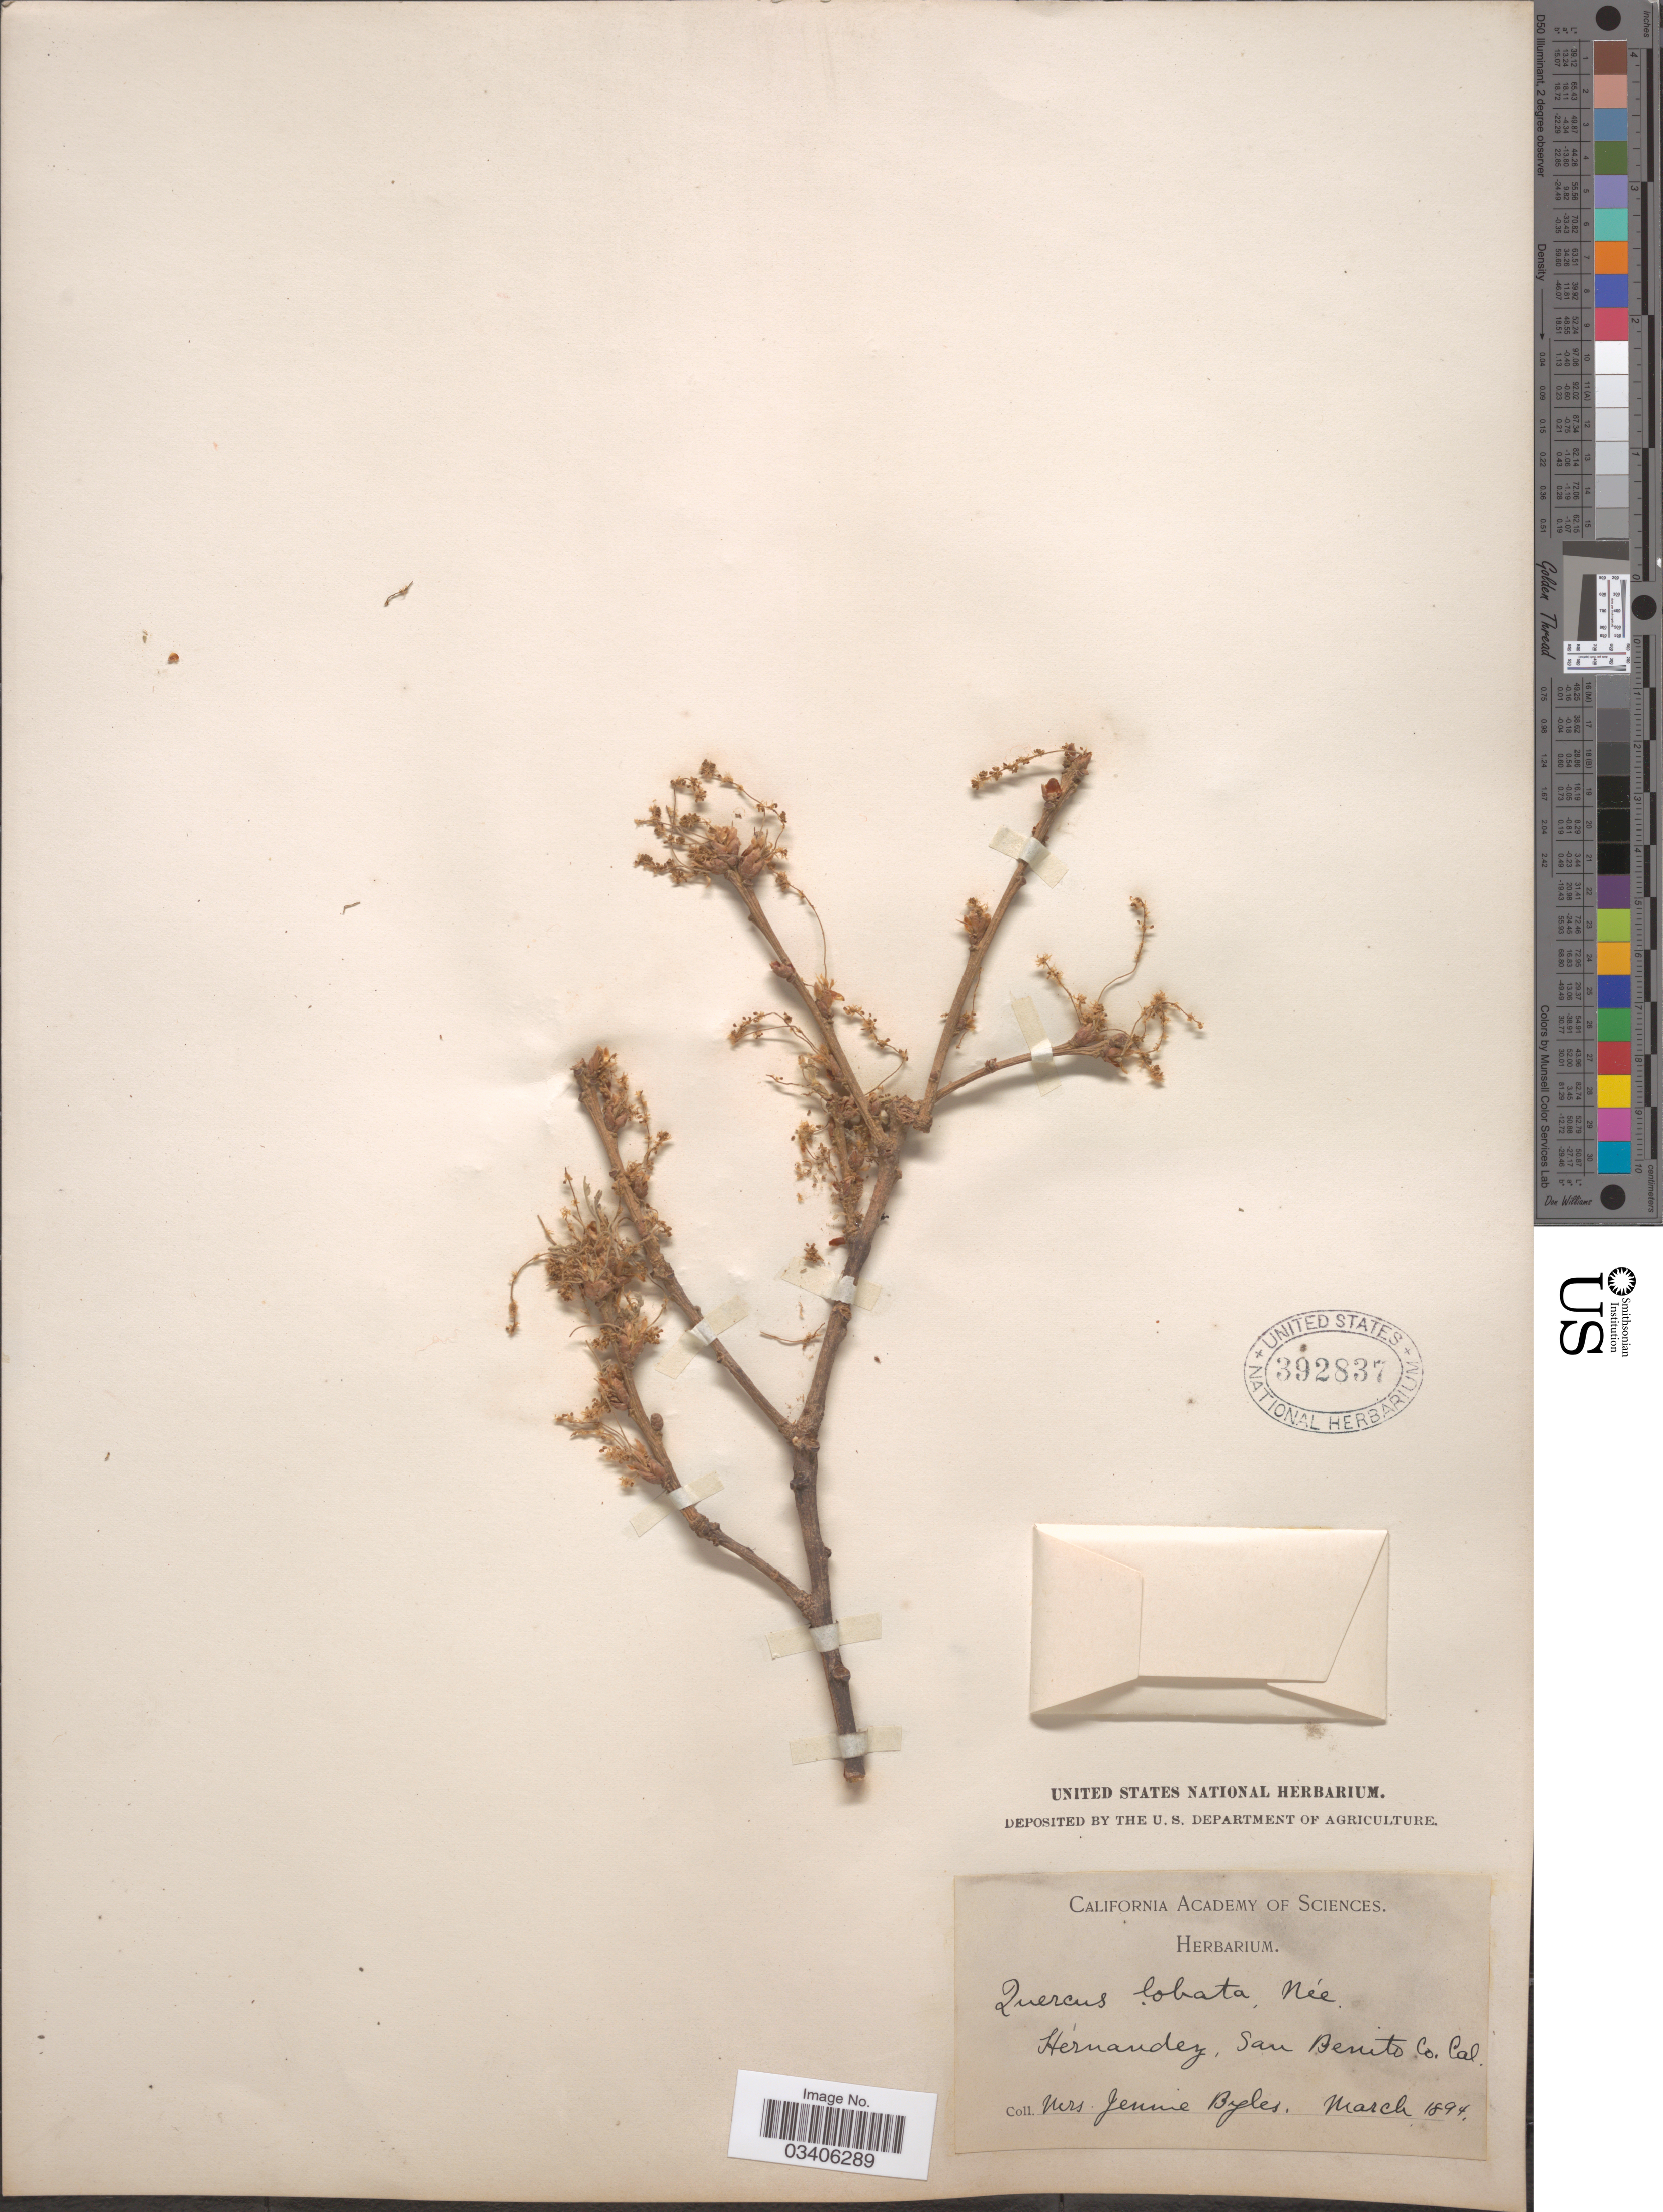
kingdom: Plantae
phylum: Tracheophyta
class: Magnoliopsida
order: Fagales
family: Fagaceae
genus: Quercus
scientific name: Quercus lobata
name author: Née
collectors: J. Byles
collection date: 1894-03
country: United States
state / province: California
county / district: San Benito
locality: Hernandez, San Benito Co.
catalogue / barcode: US 392837